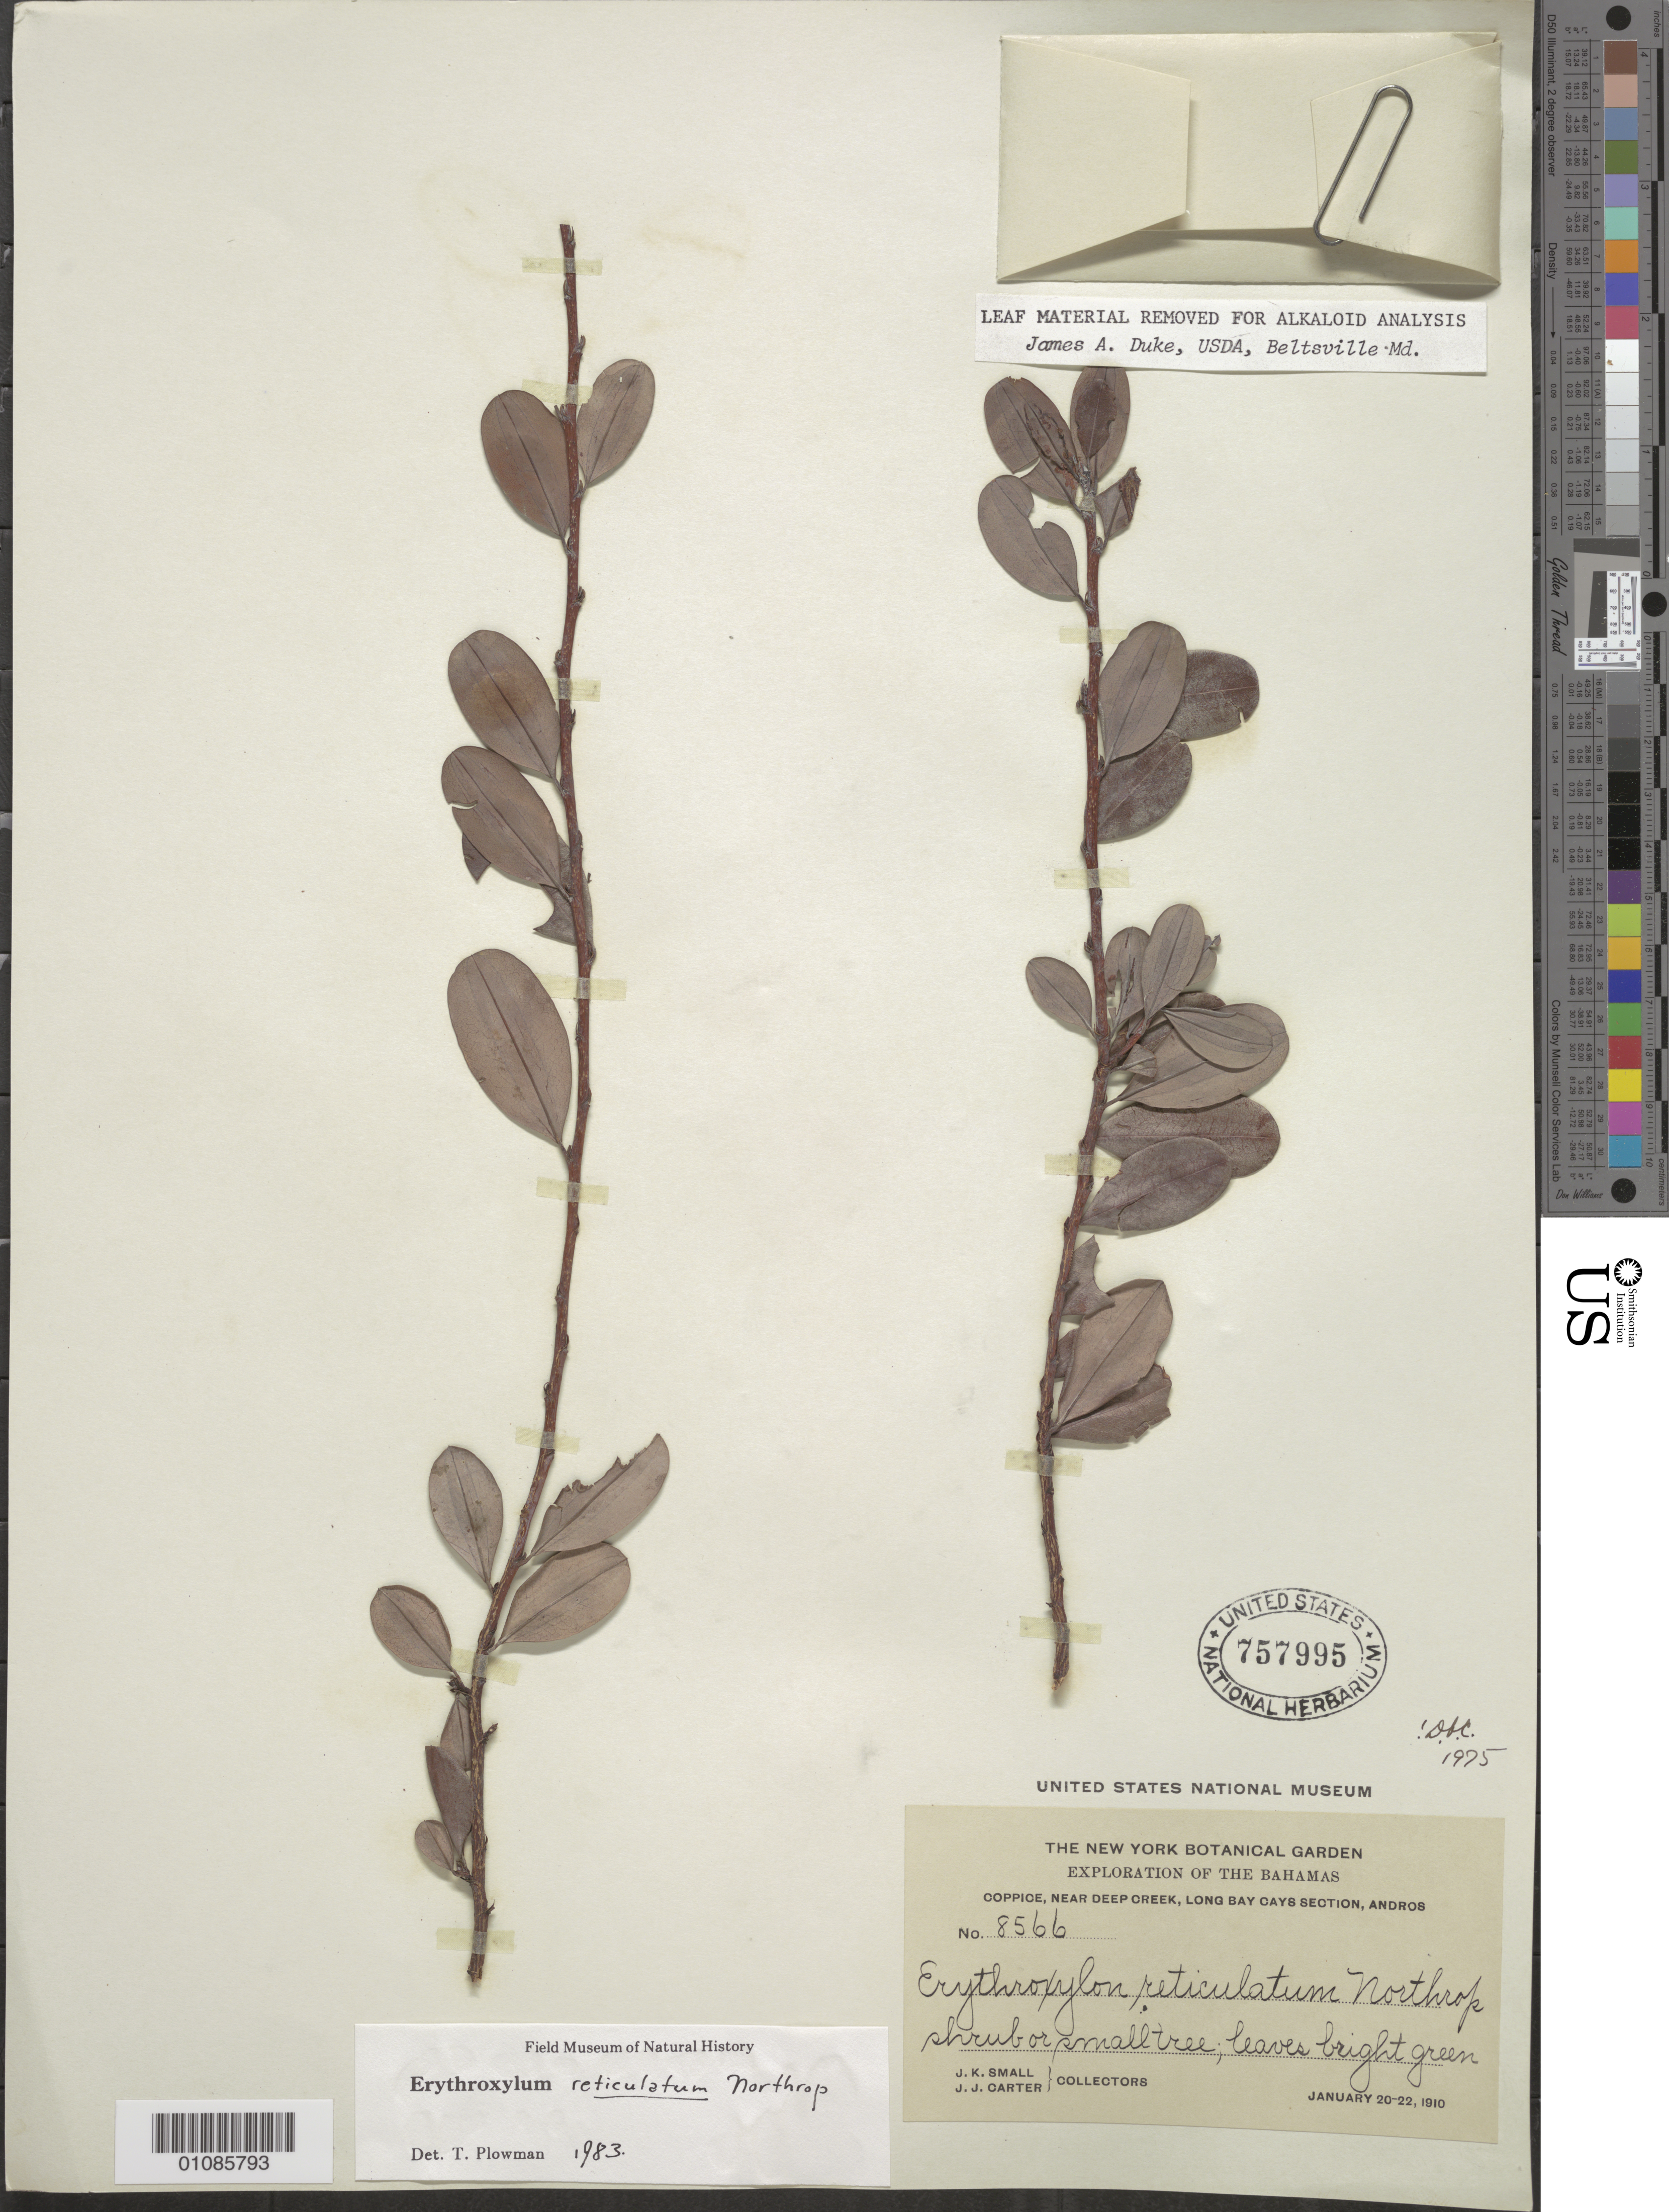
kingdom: Plantae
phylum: Tracheophyta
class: Magnoliopsida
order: Malpighiales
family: Erythroxylaceae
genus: Erythroxylum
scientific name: Erythroxylum reticulatum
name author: Northr.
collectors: J. K. Small & J. J. Carter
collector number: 8566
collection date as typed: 20 Jan 1910 to 21 Jan 1910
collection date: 1910-01-20/1910-01-21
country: Bahamas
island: Andros I.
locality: Coppice, near deep creek, long bay cays section, Andros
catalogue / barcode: US 757995